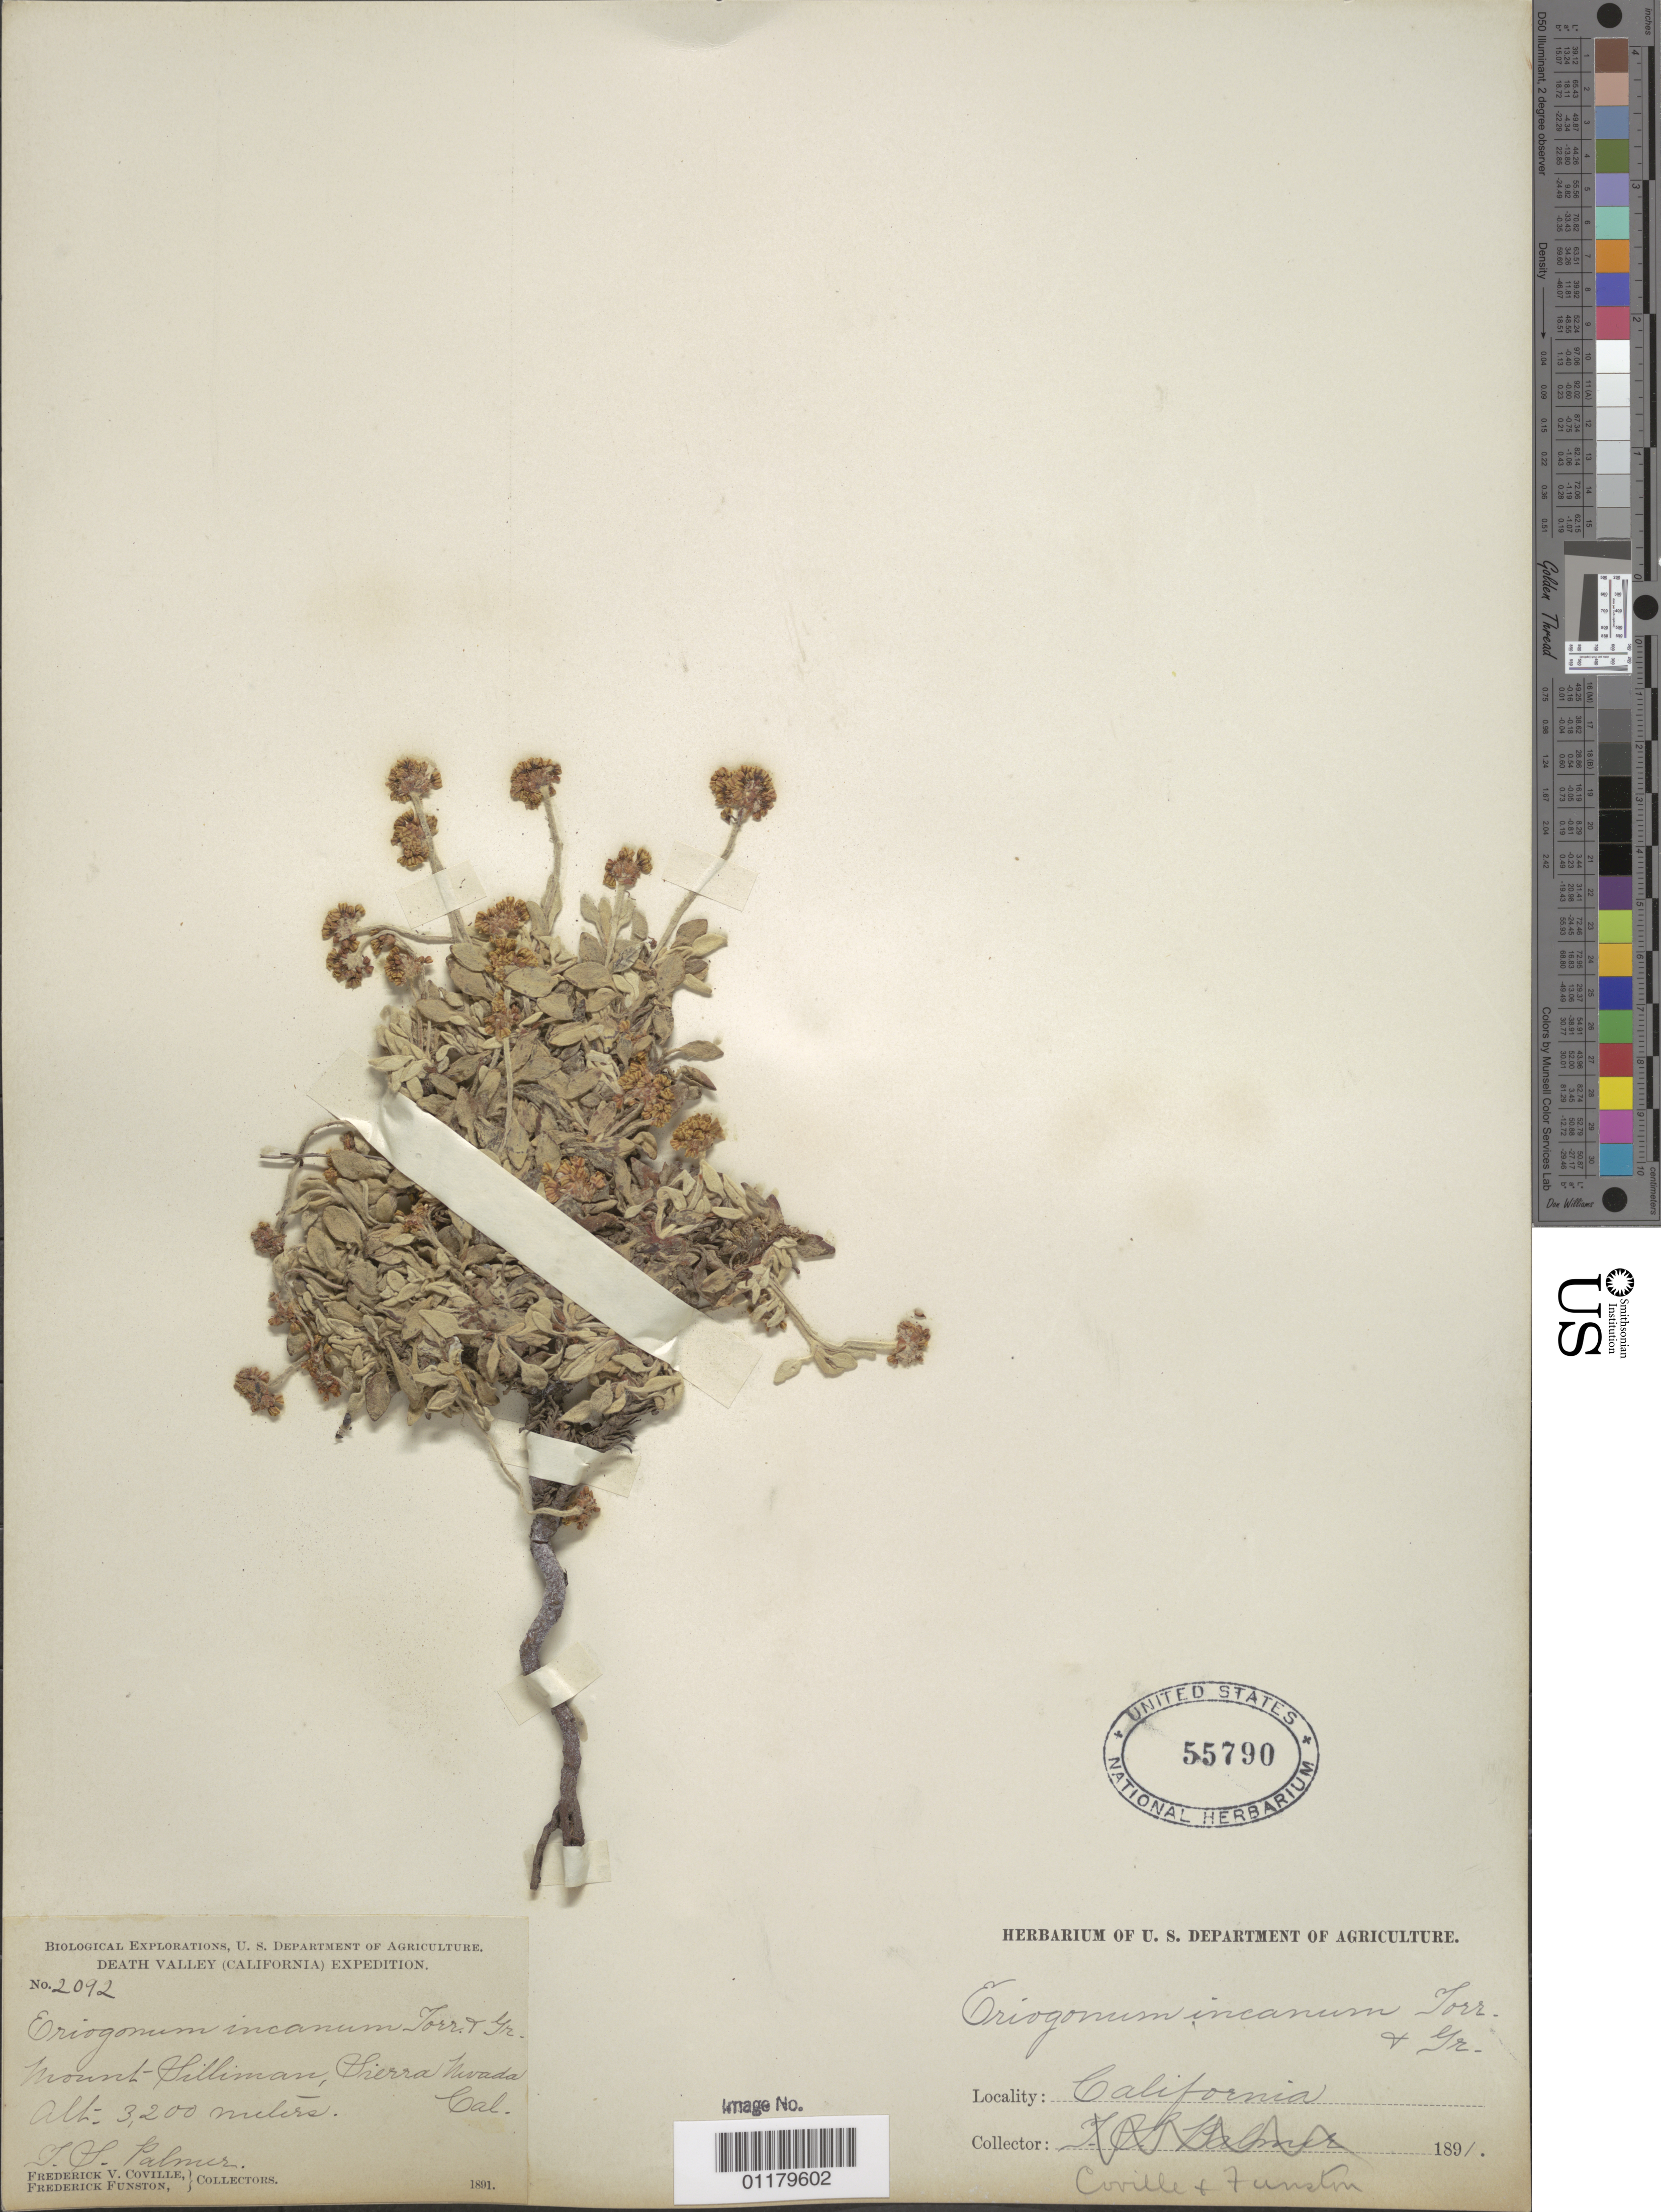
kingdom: Plantae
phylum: Tracheophyta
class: Magnoliopsida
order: Caryophyllales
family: Polygonaceae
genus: Eriogonum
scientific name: Eriogonum incanum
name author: Torr. & A. Gray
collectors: T. S. Palmer, F. V. Coville & F. Funston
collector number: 2092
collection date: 1891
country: United States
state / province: California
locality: Mount Silliman, Sierra Nevada.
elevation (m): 3200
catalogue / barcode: US 55790